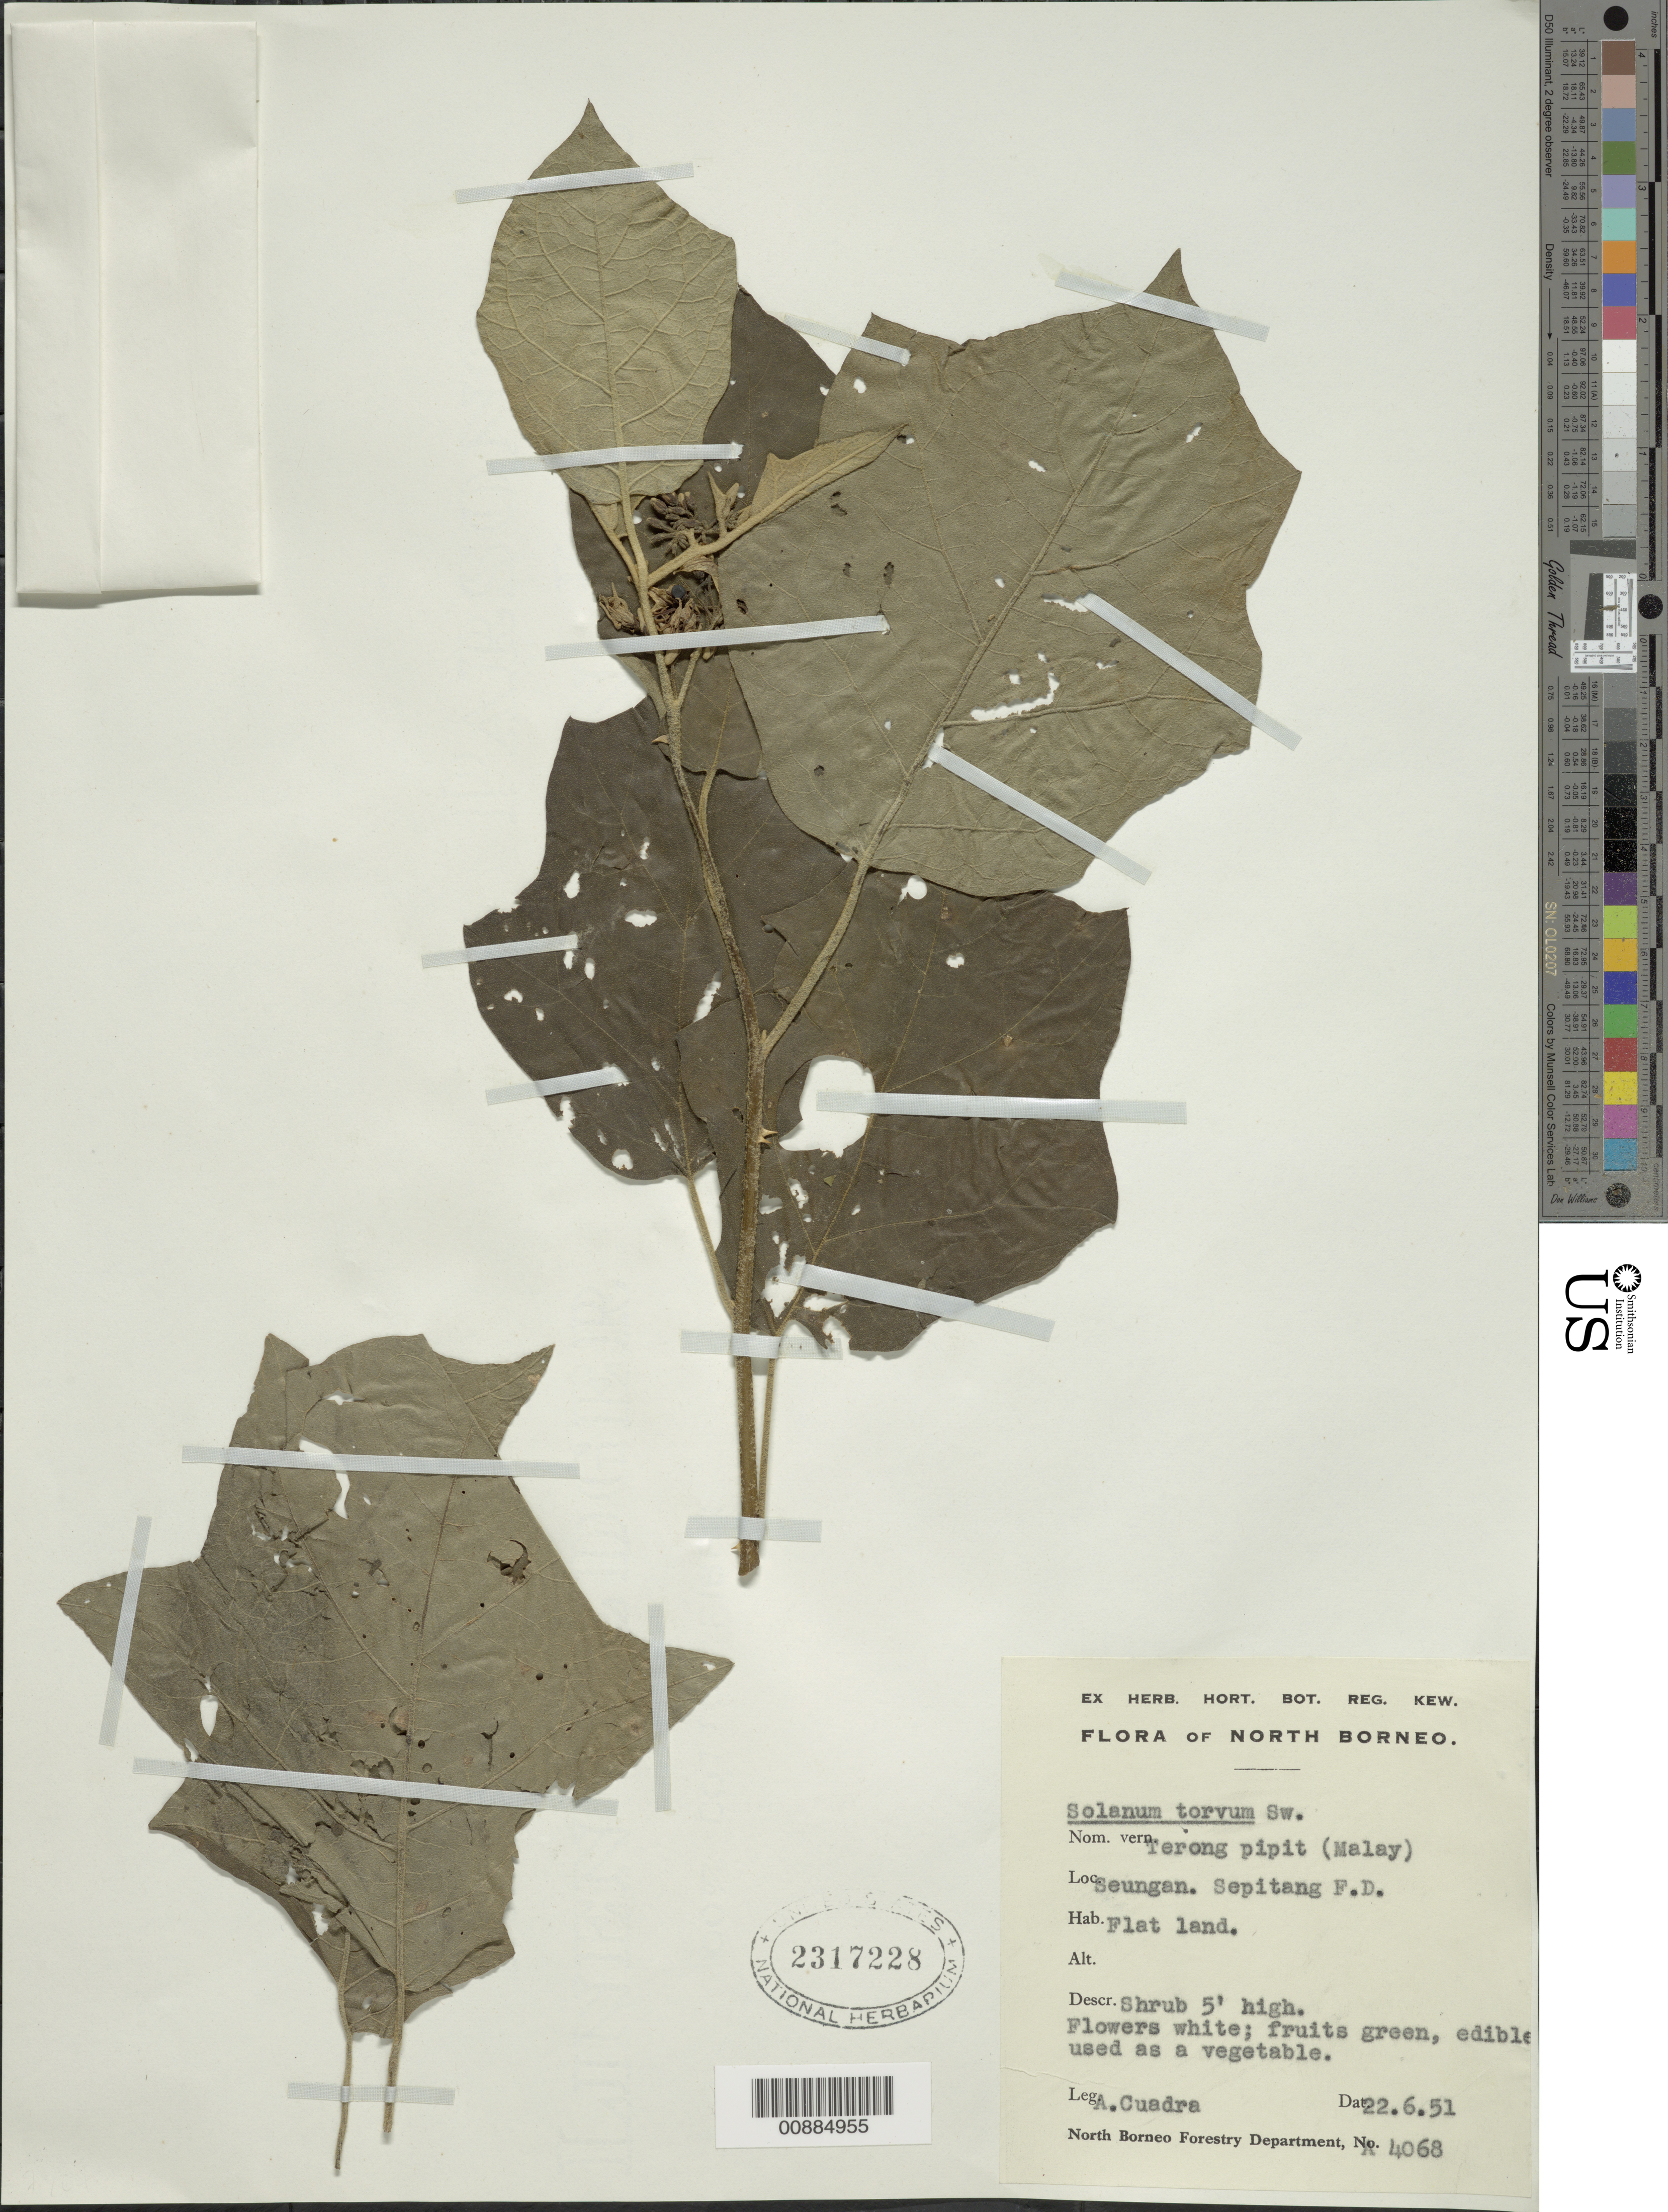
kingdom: Plantae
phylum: Tracheophyta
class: Magnoliopsida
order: Solanales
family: Solanaceae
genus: Solanum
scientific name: Solanum torvum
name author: Sw.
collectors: A. Cuadra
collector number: A 4068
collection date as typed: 22 Jun 1951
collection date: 1951-06-22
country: Malaysia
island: Borneo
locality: Seungan. Sepitang F.D.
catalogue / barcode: US 2317228